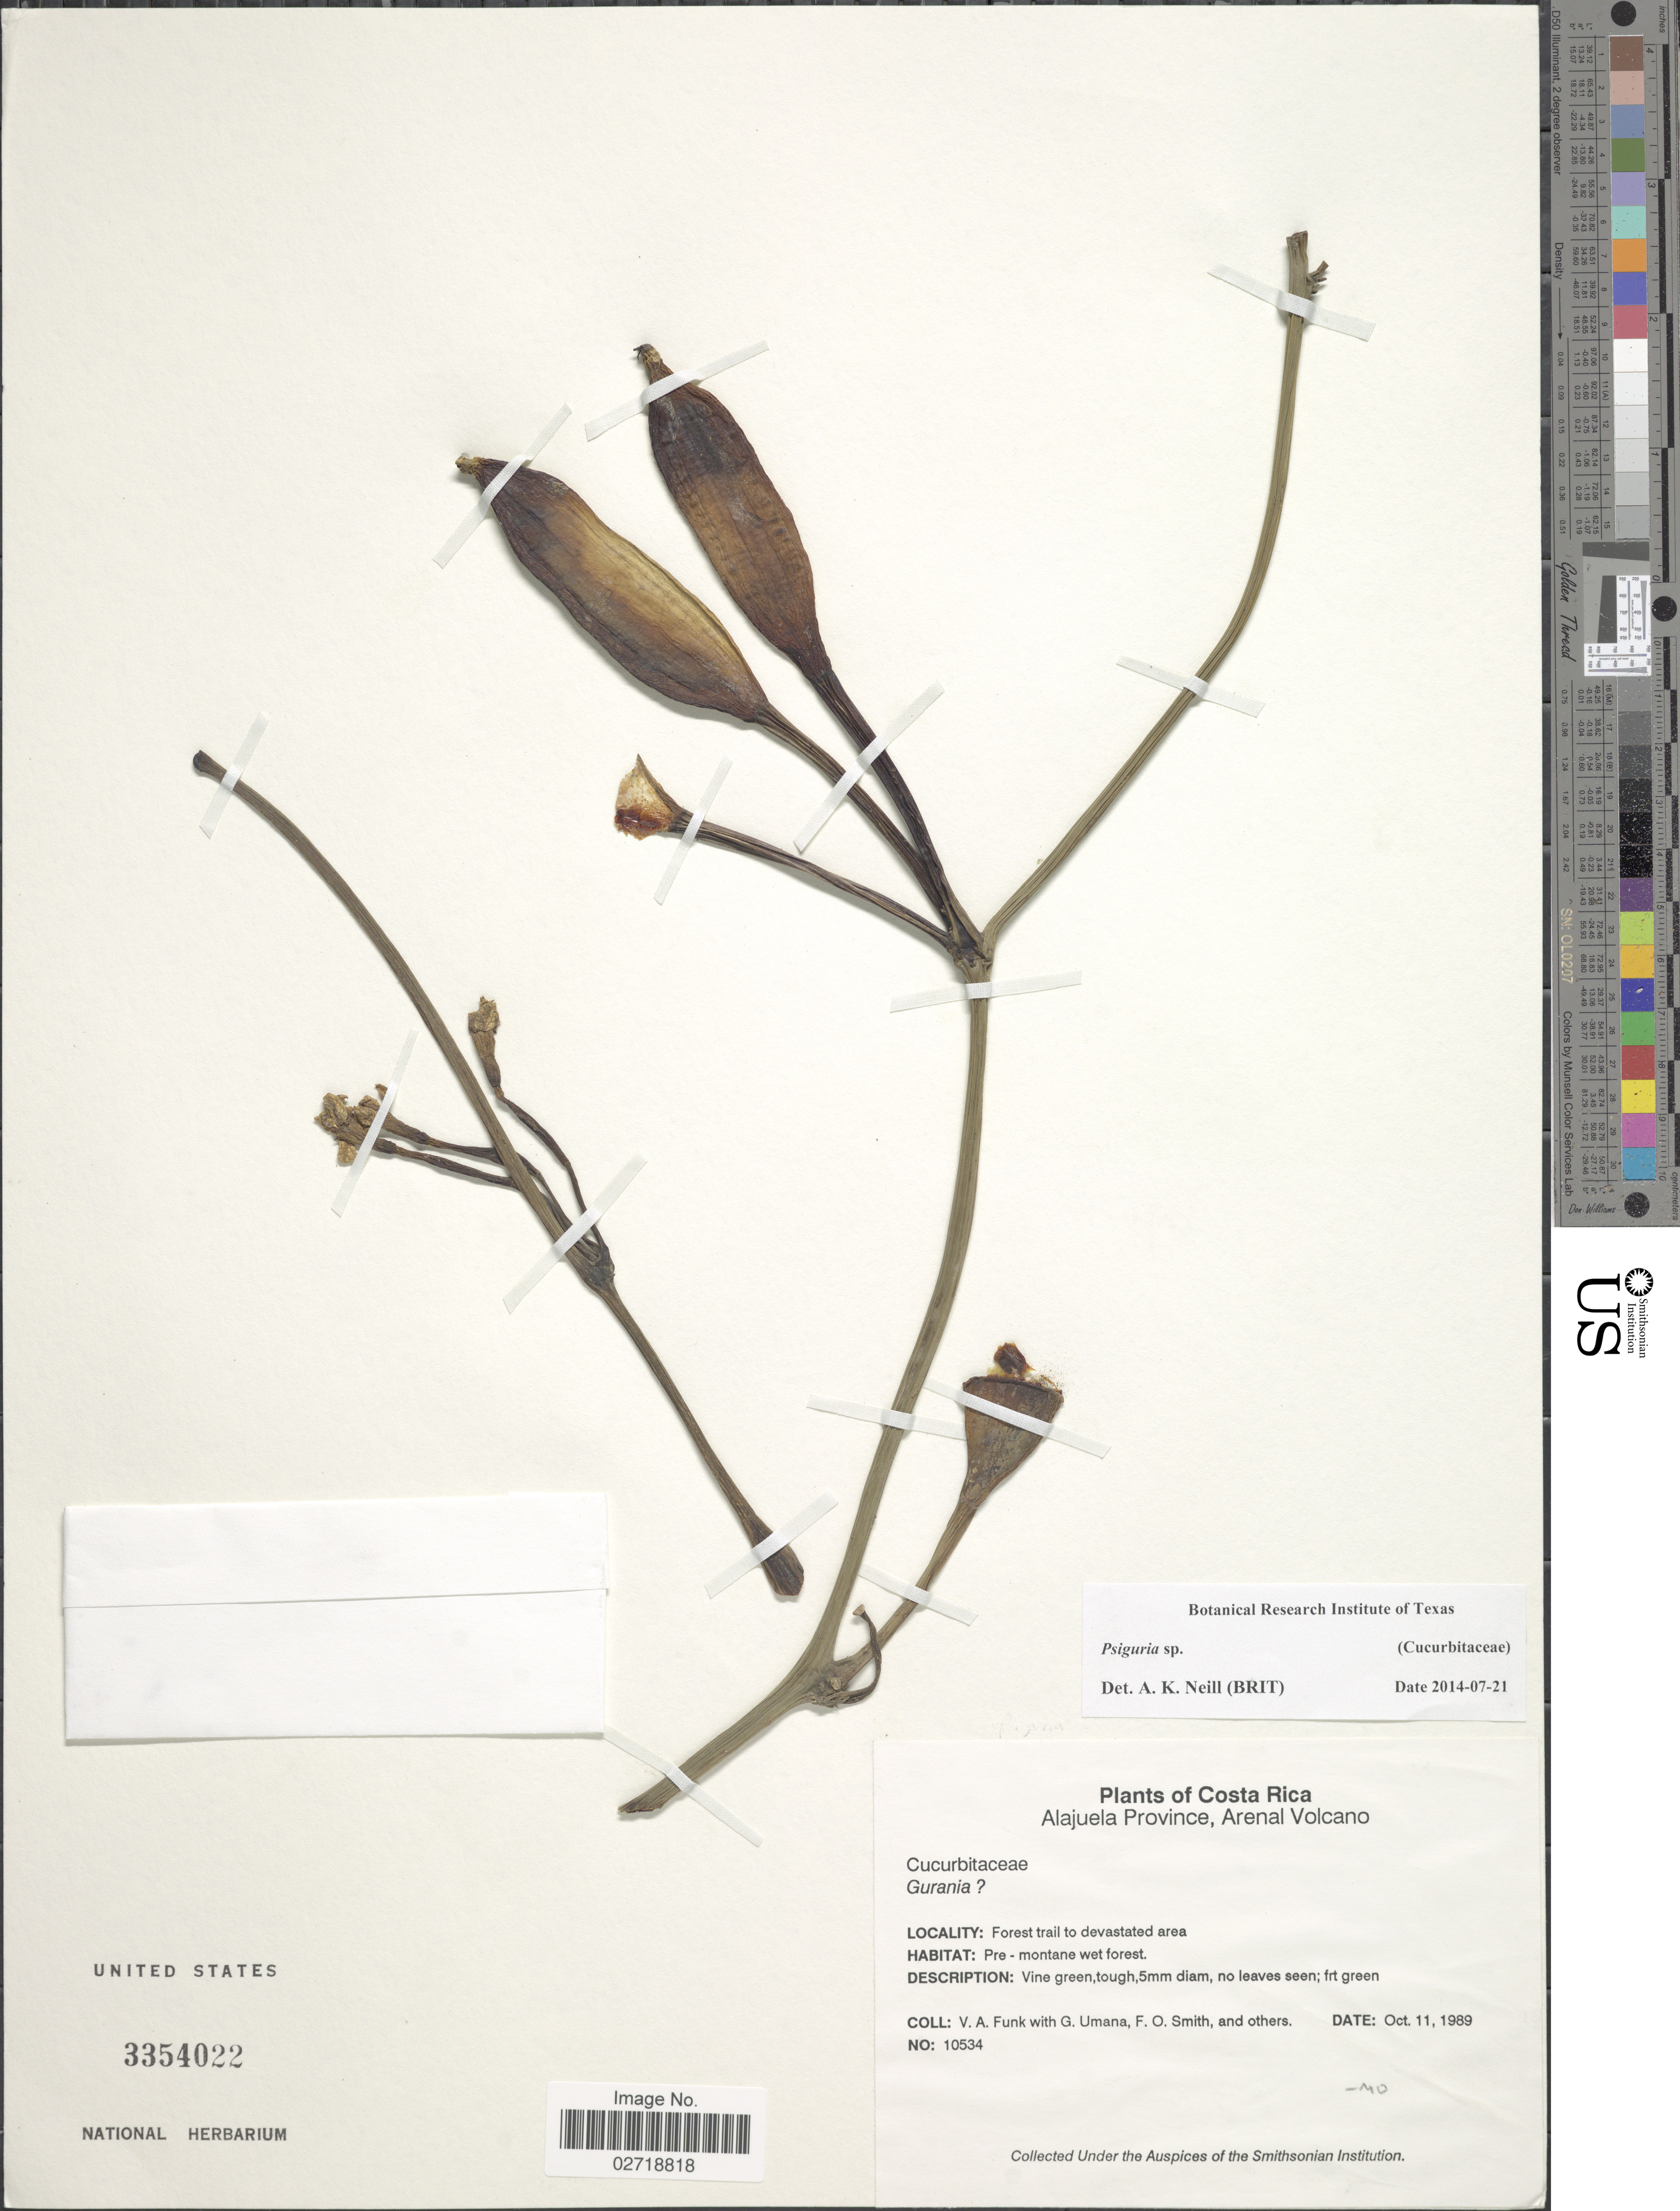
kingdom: Plantae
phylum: Tracheophyta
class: Magnoliopsida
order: Cucurbitales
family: Cucurbitaceae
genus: Psiguria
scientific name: Psiguria sp.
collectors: V. Funk, G. Umana, F. Smith & et al.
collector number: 10534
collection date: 1989-10-11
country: Costa Rica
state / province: Alajuela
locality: Arenal Volcano. Forest trail to devastated area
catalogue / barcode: US 3354022